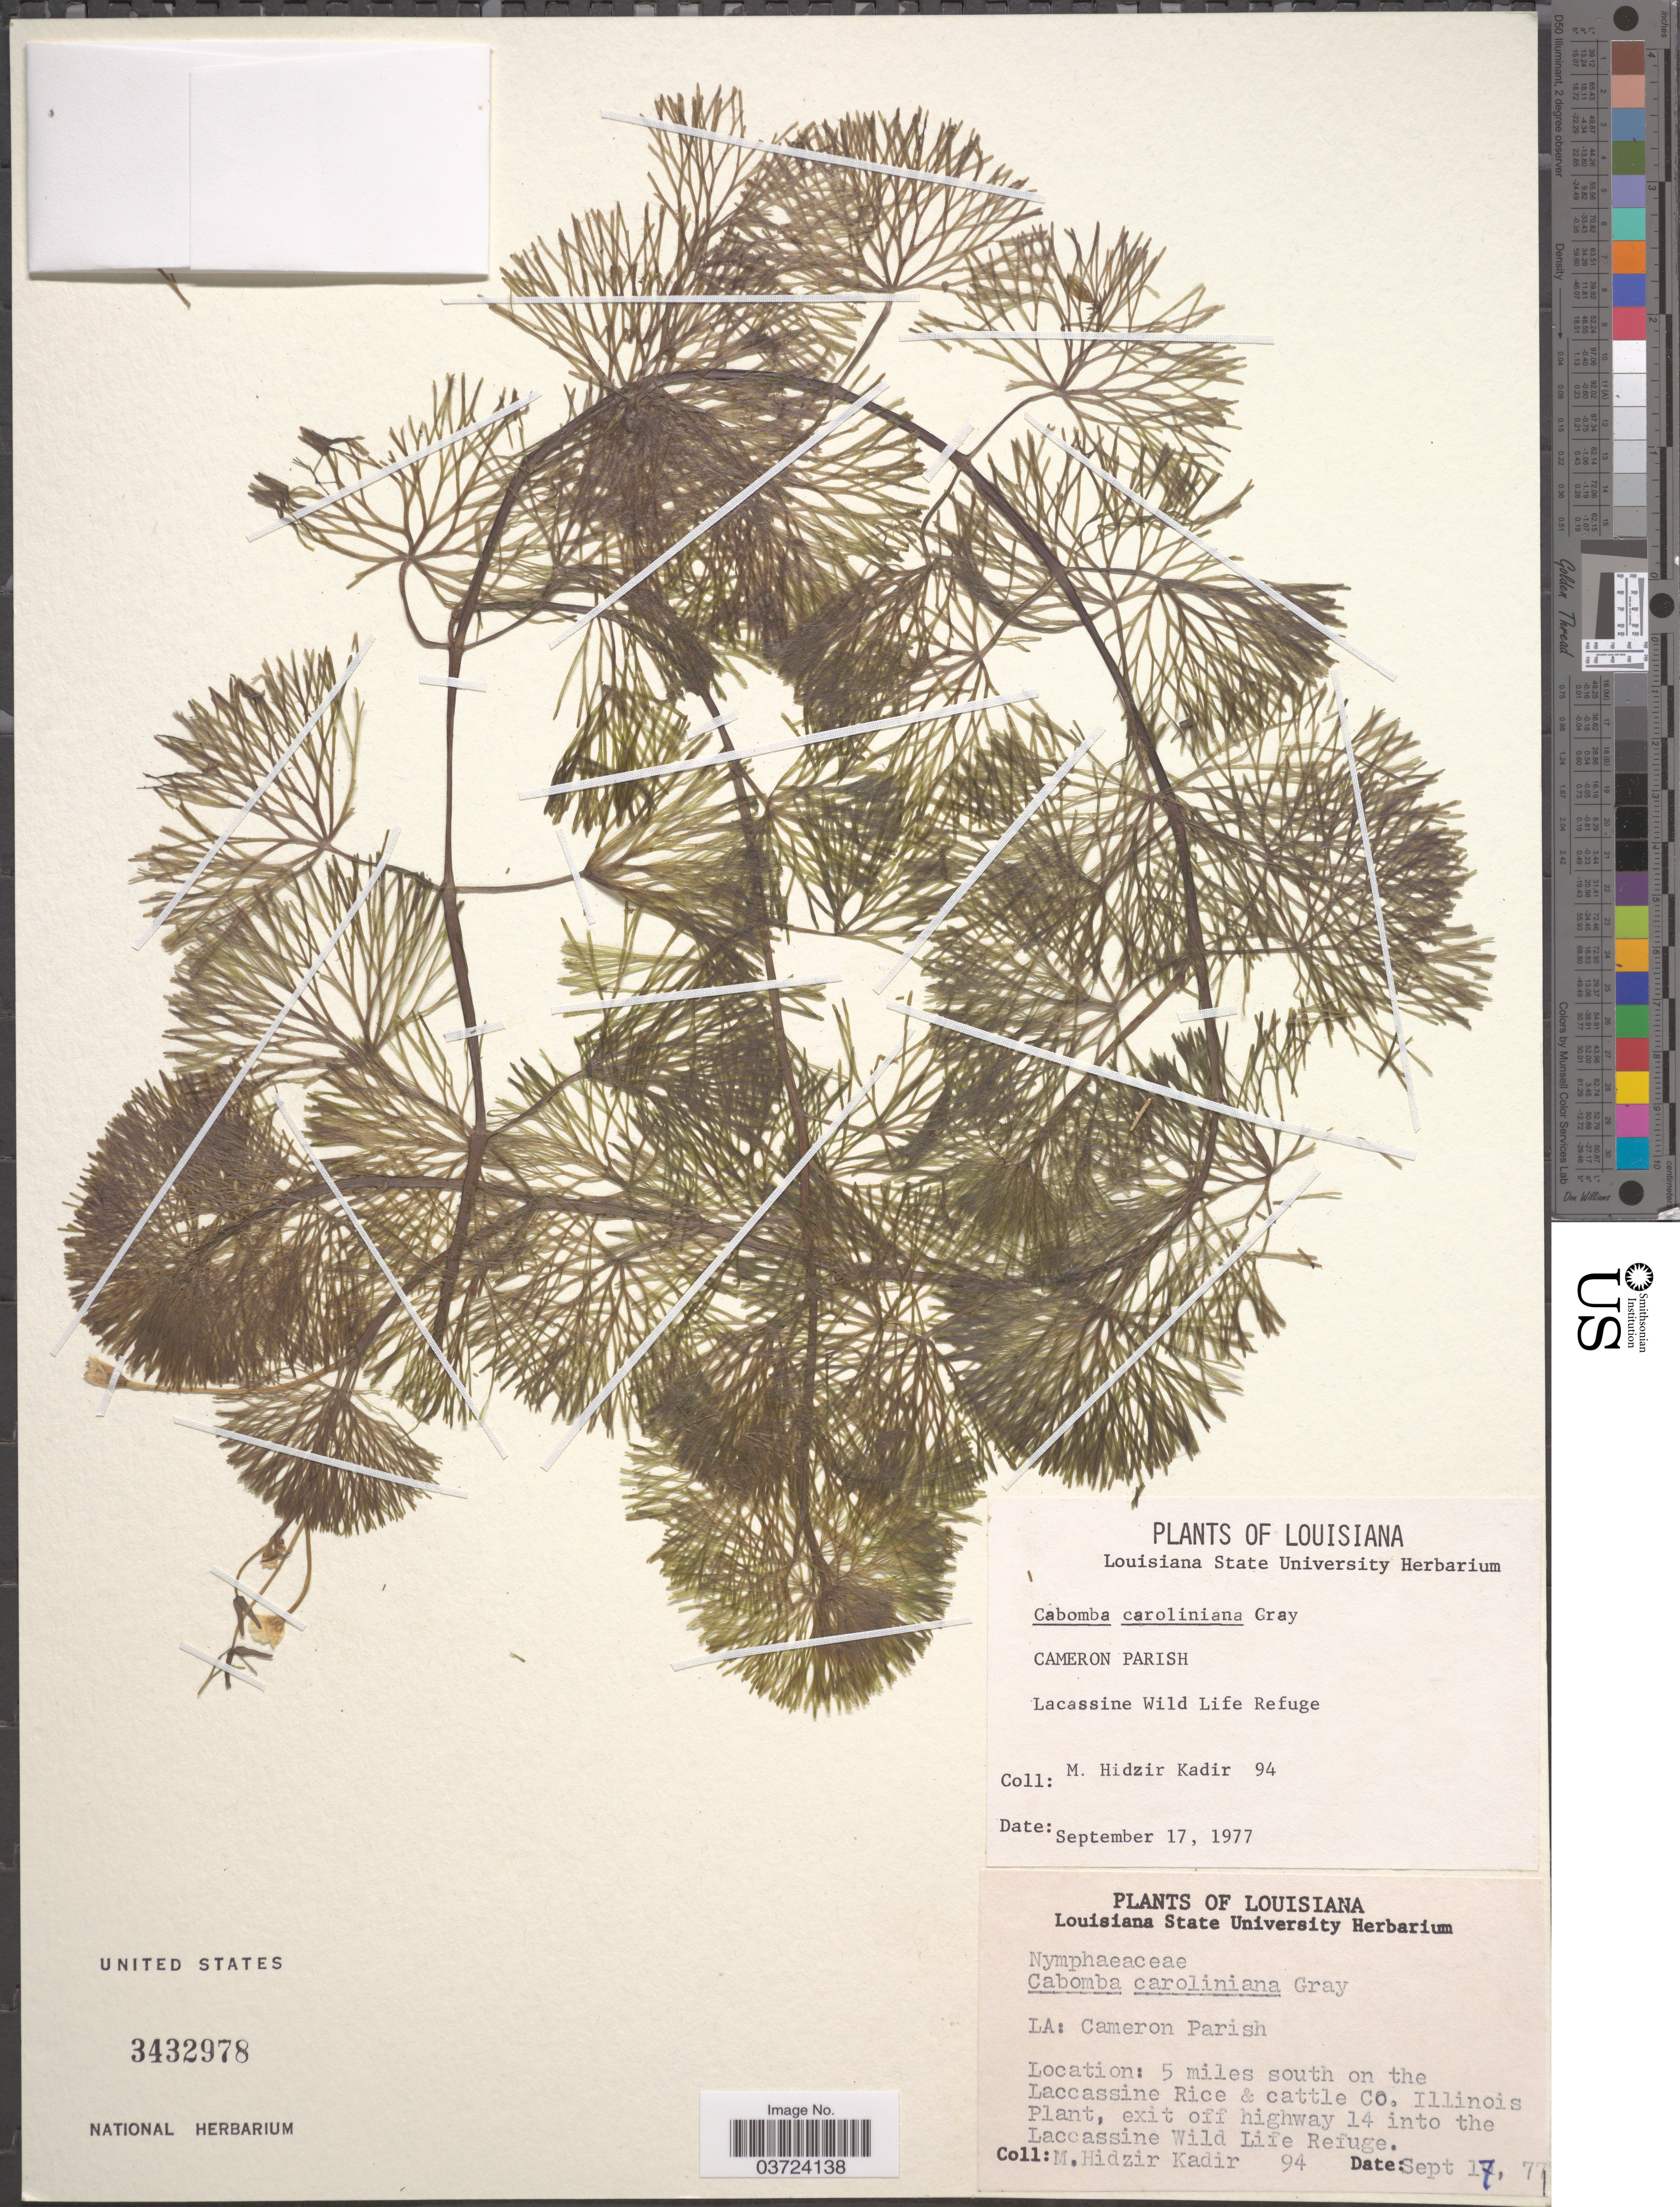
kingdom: Plantae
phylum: Tracheophyta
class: Magnoliopsida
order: Nymphaeales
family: Cabombaceae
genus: Cabomba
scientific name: Cabomba caroliniana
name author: A. Gray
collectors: M. Kadir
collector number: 94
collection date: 1977-09-17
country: United States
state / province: Louisiana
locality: Cameron Parish. Lacassine Wild Life Refuge. 5 miles south on the Laccassine Rice & cattle Co. Illinois Plant, exit off highway 14 into the Laccassine Wild Life Refuge.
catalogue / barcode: US 3432978